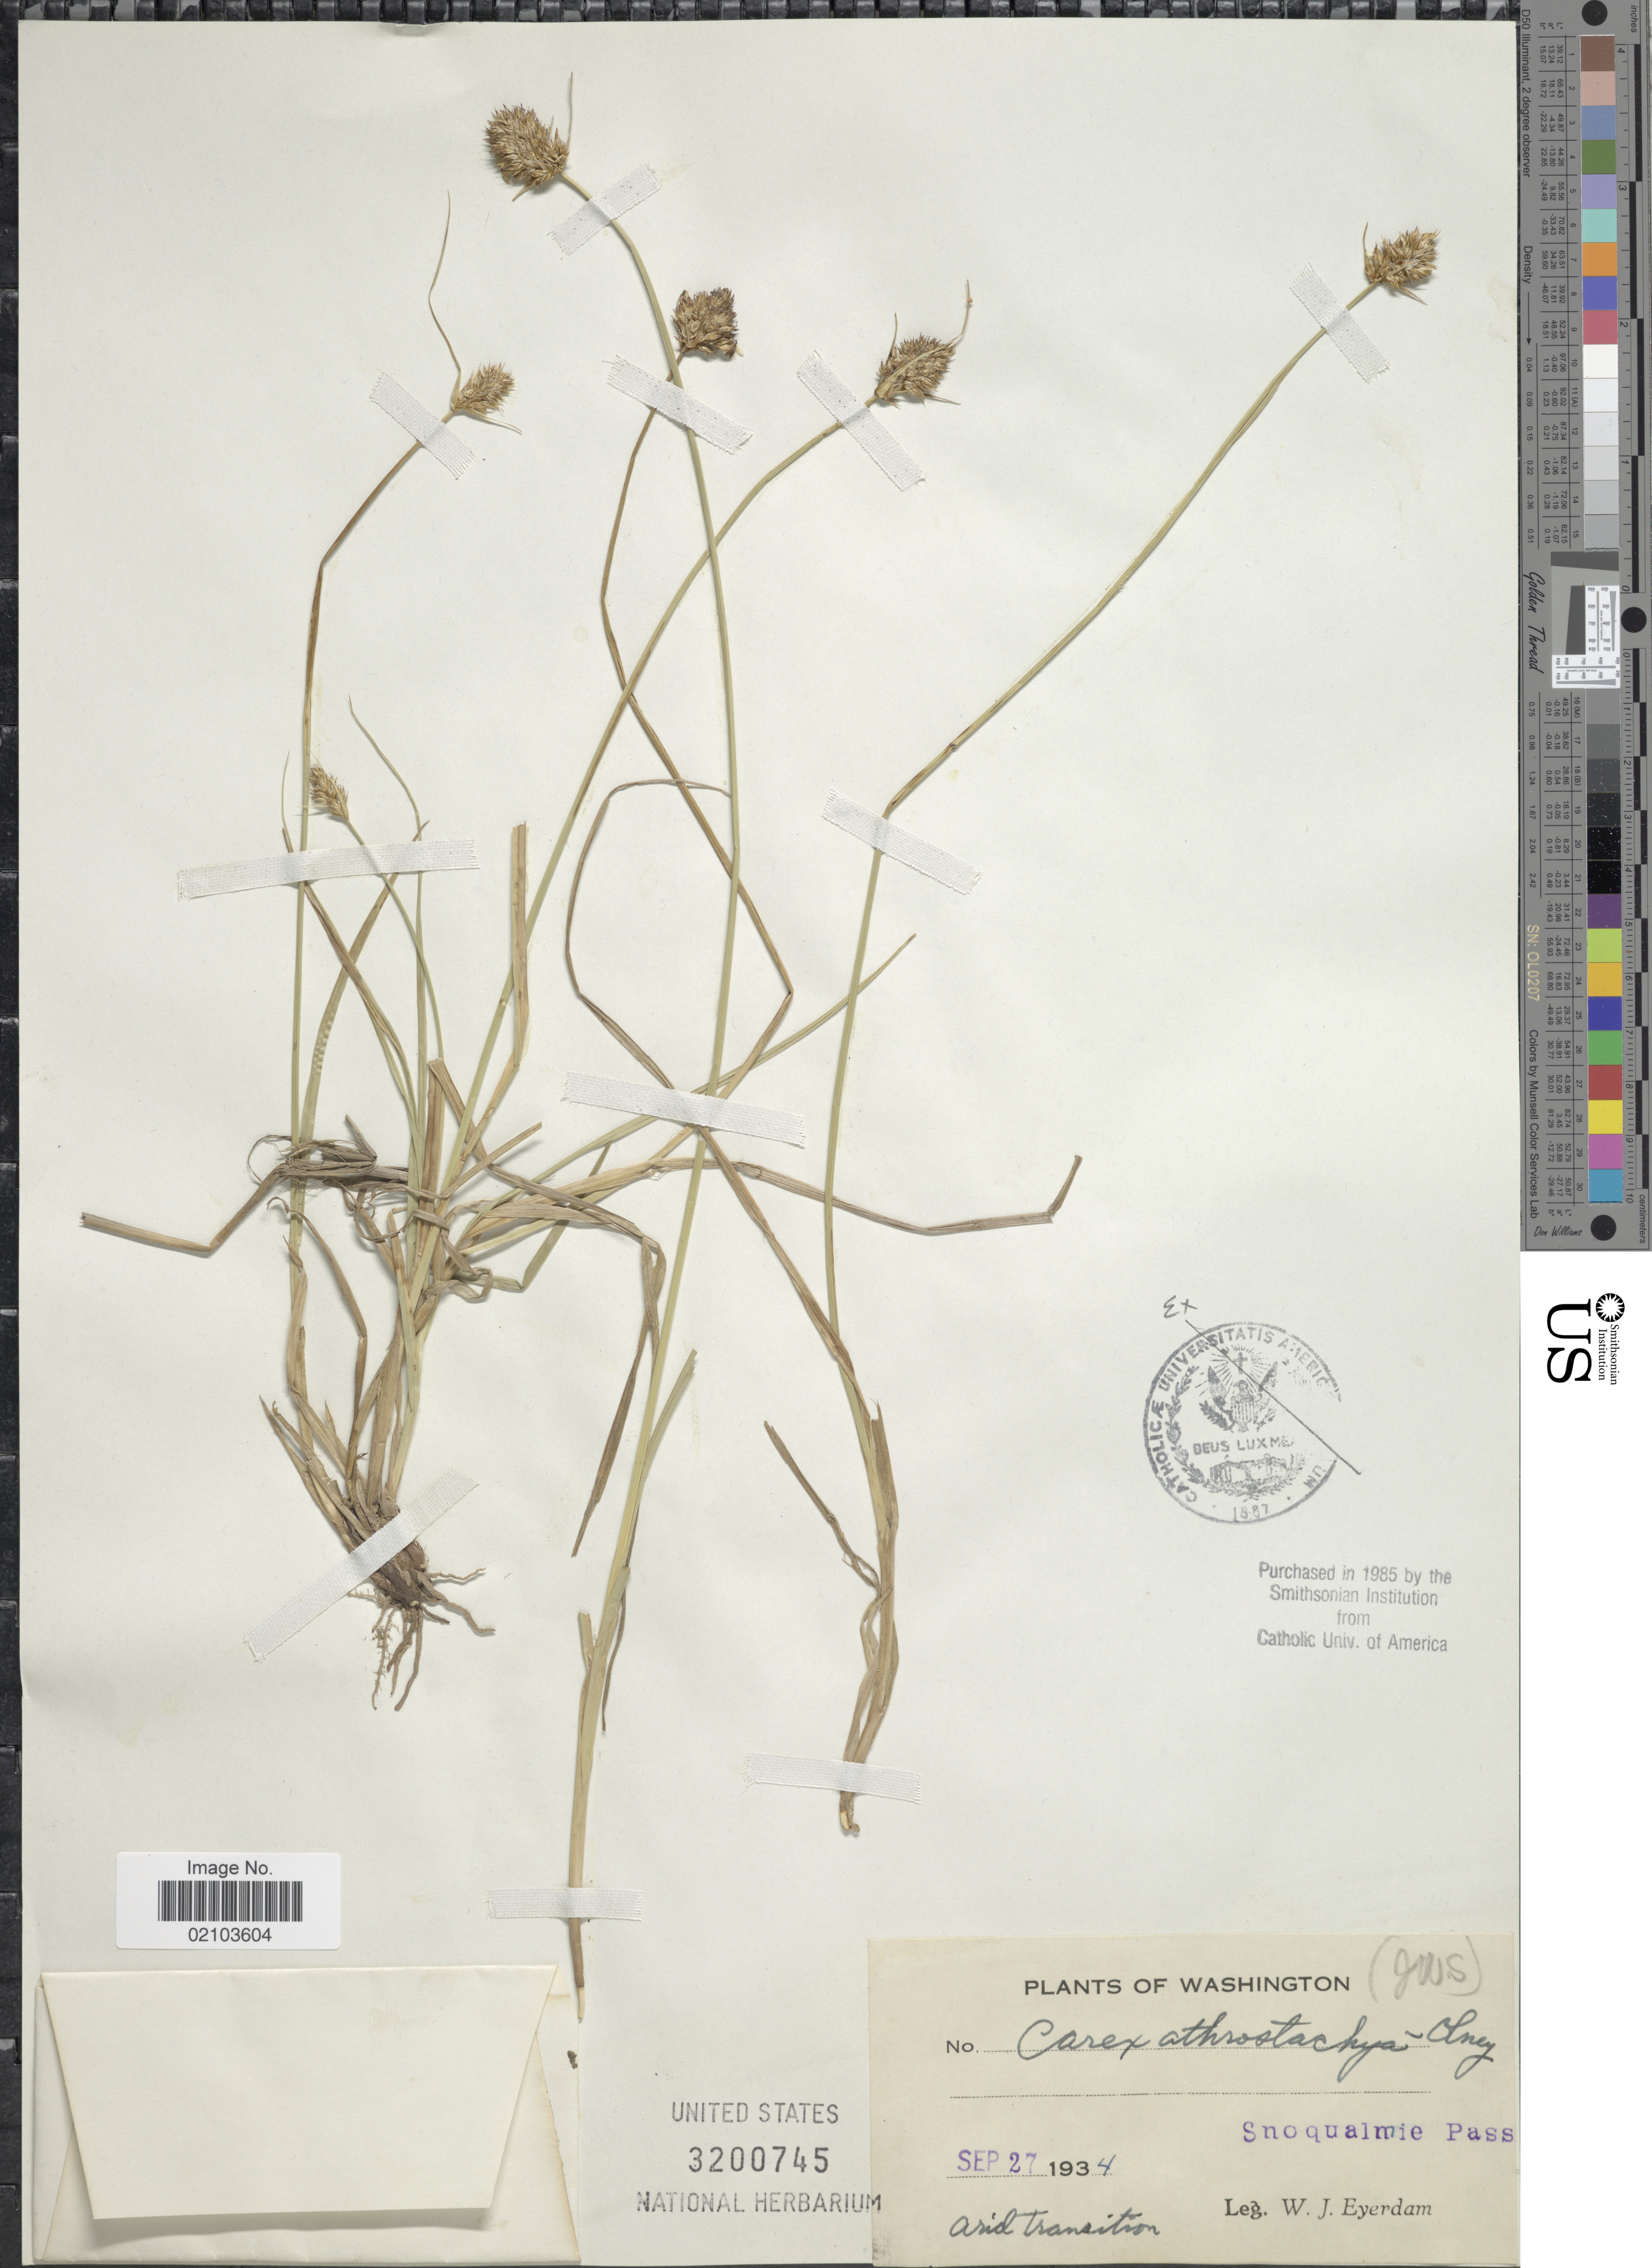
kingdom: Plantae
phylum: Tracheophyta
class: Liliopsida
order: Poales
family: Cyperaceae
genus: Carex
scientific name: Carex athrostachya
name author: Olney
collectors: W. J. Eyerdam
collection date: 1934-09-27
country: United States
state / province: Washington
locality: Snoqualmie Pass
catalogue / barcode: US 3200745